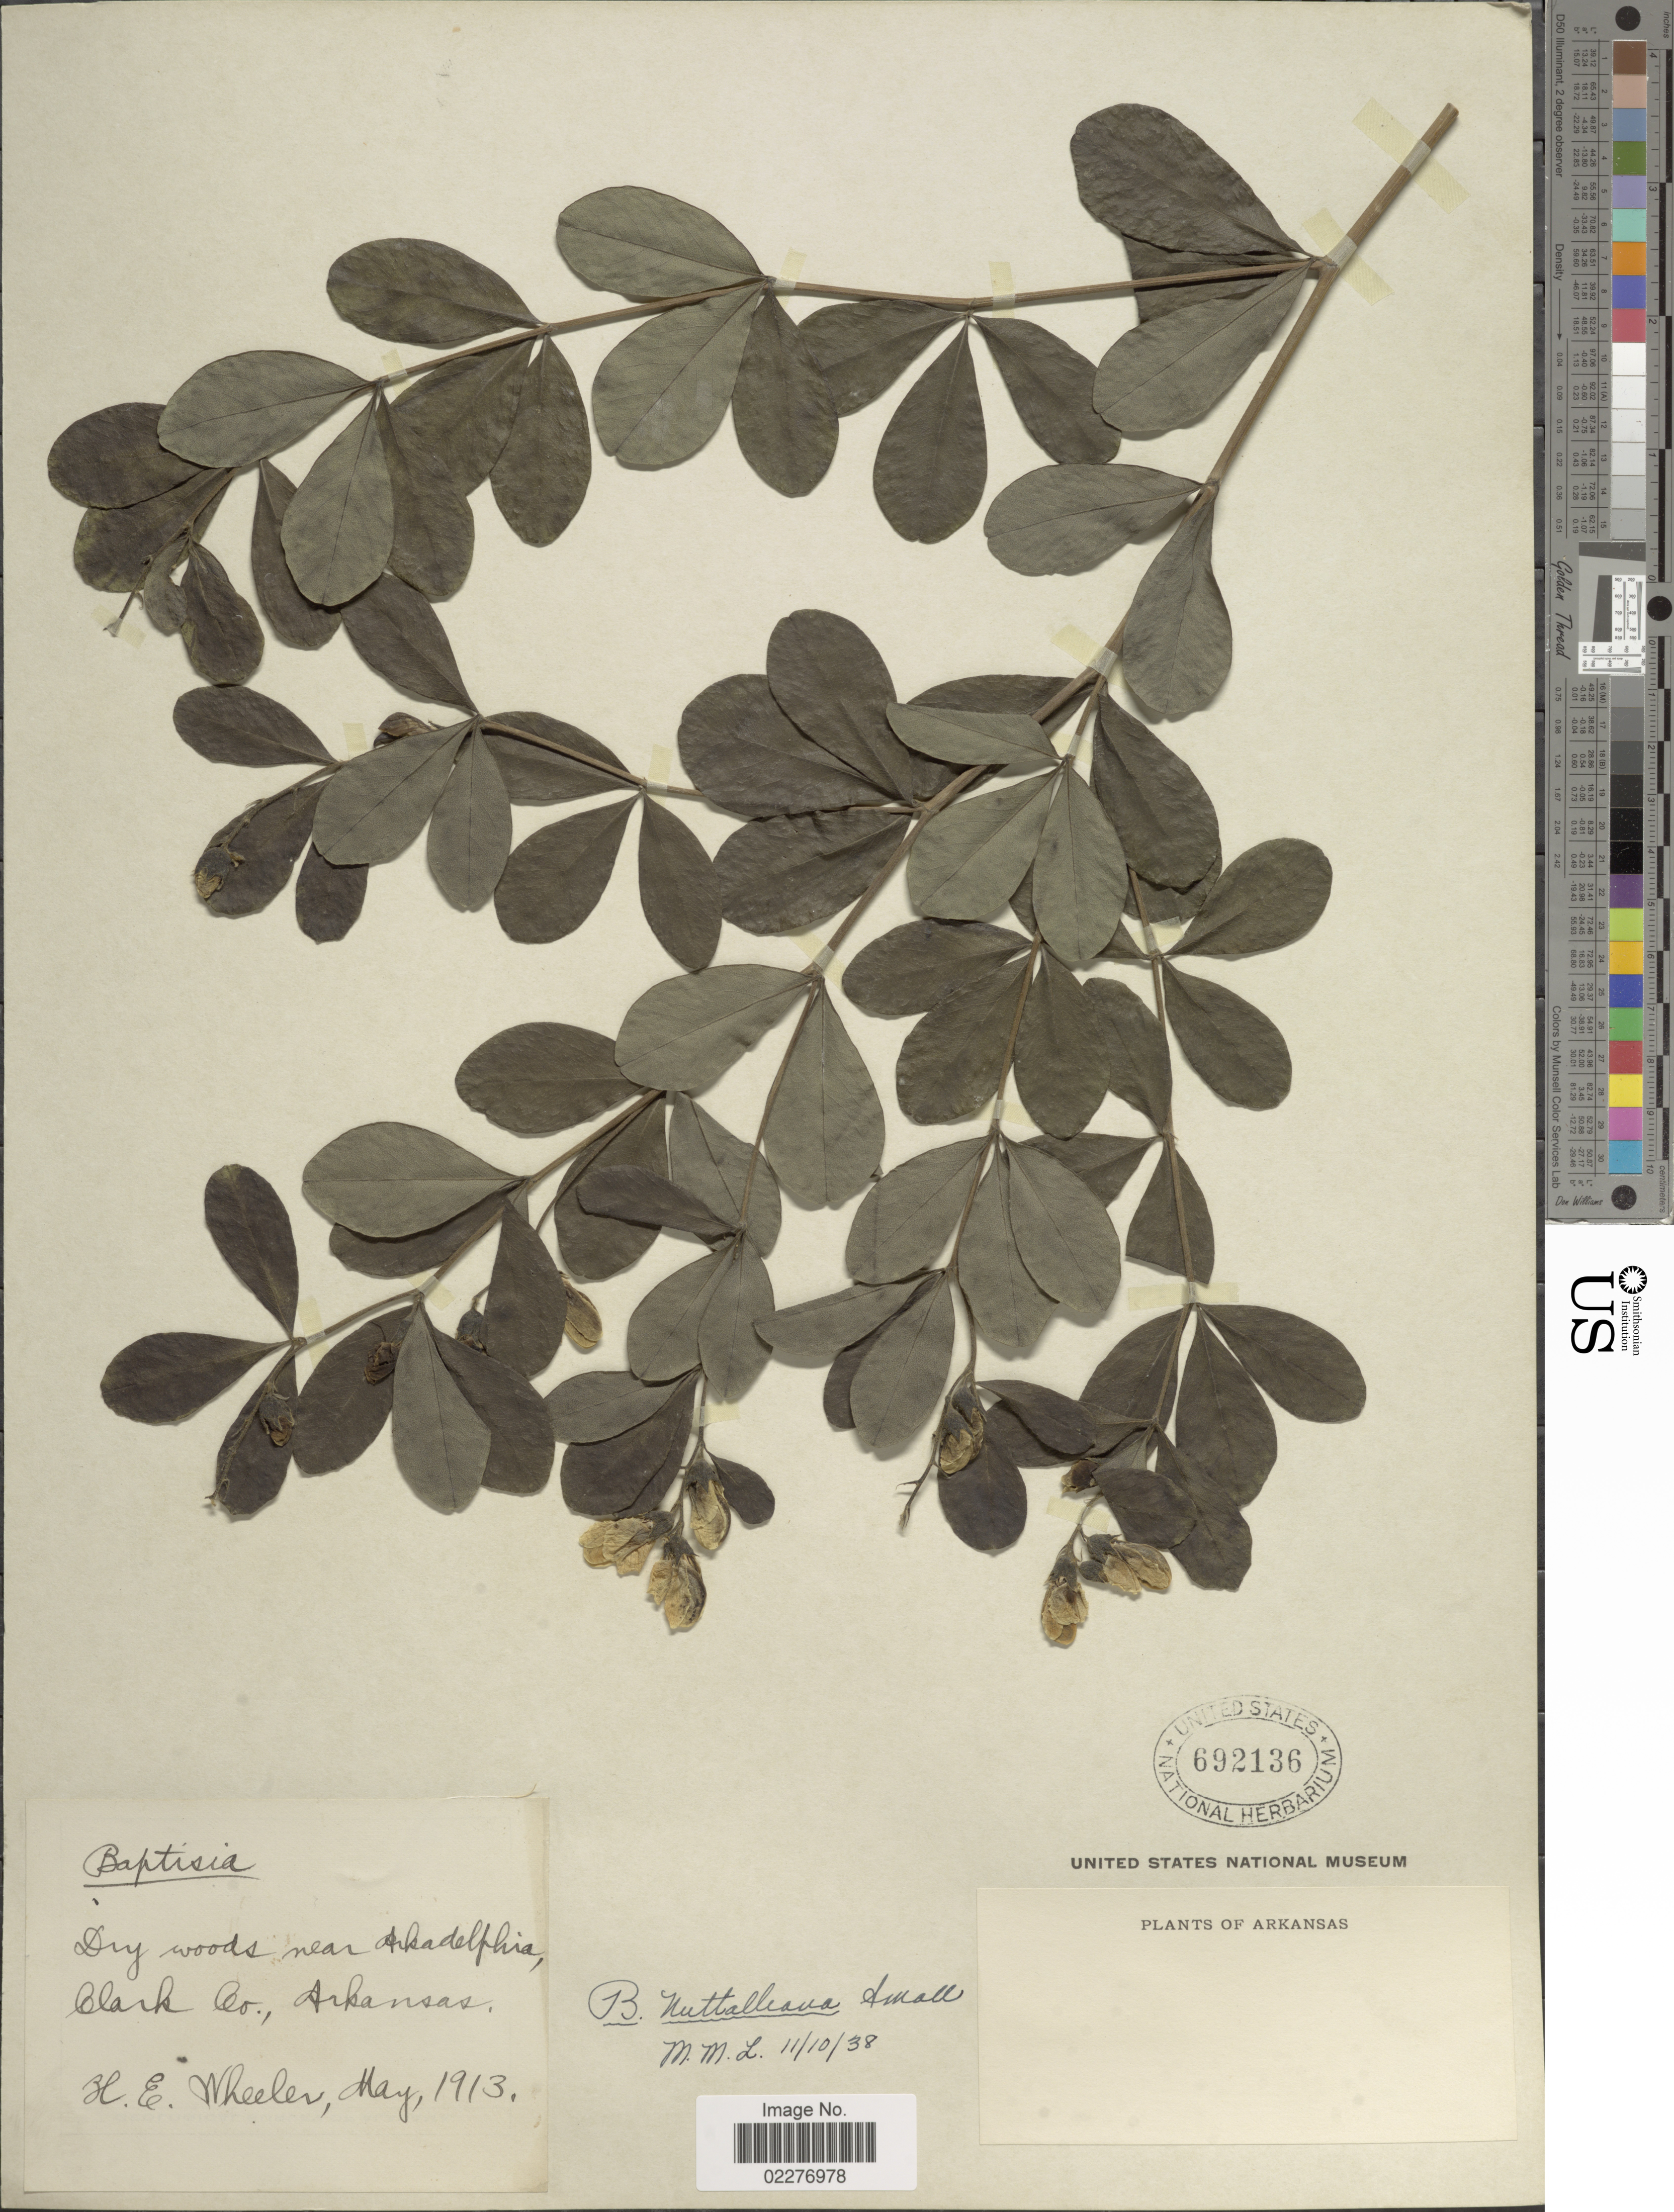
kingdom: Plantae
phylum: Tracheophyta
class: Magnoliopsida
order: Fabales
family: Fabaceae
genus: Baptisia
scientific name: Baptisia nuttalliana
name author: Small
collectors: H. Wheeler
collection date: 1913-05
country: United States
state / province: Arkansas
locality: Dry woods near Arkadelphia, Clark Co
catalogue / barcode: US 692136